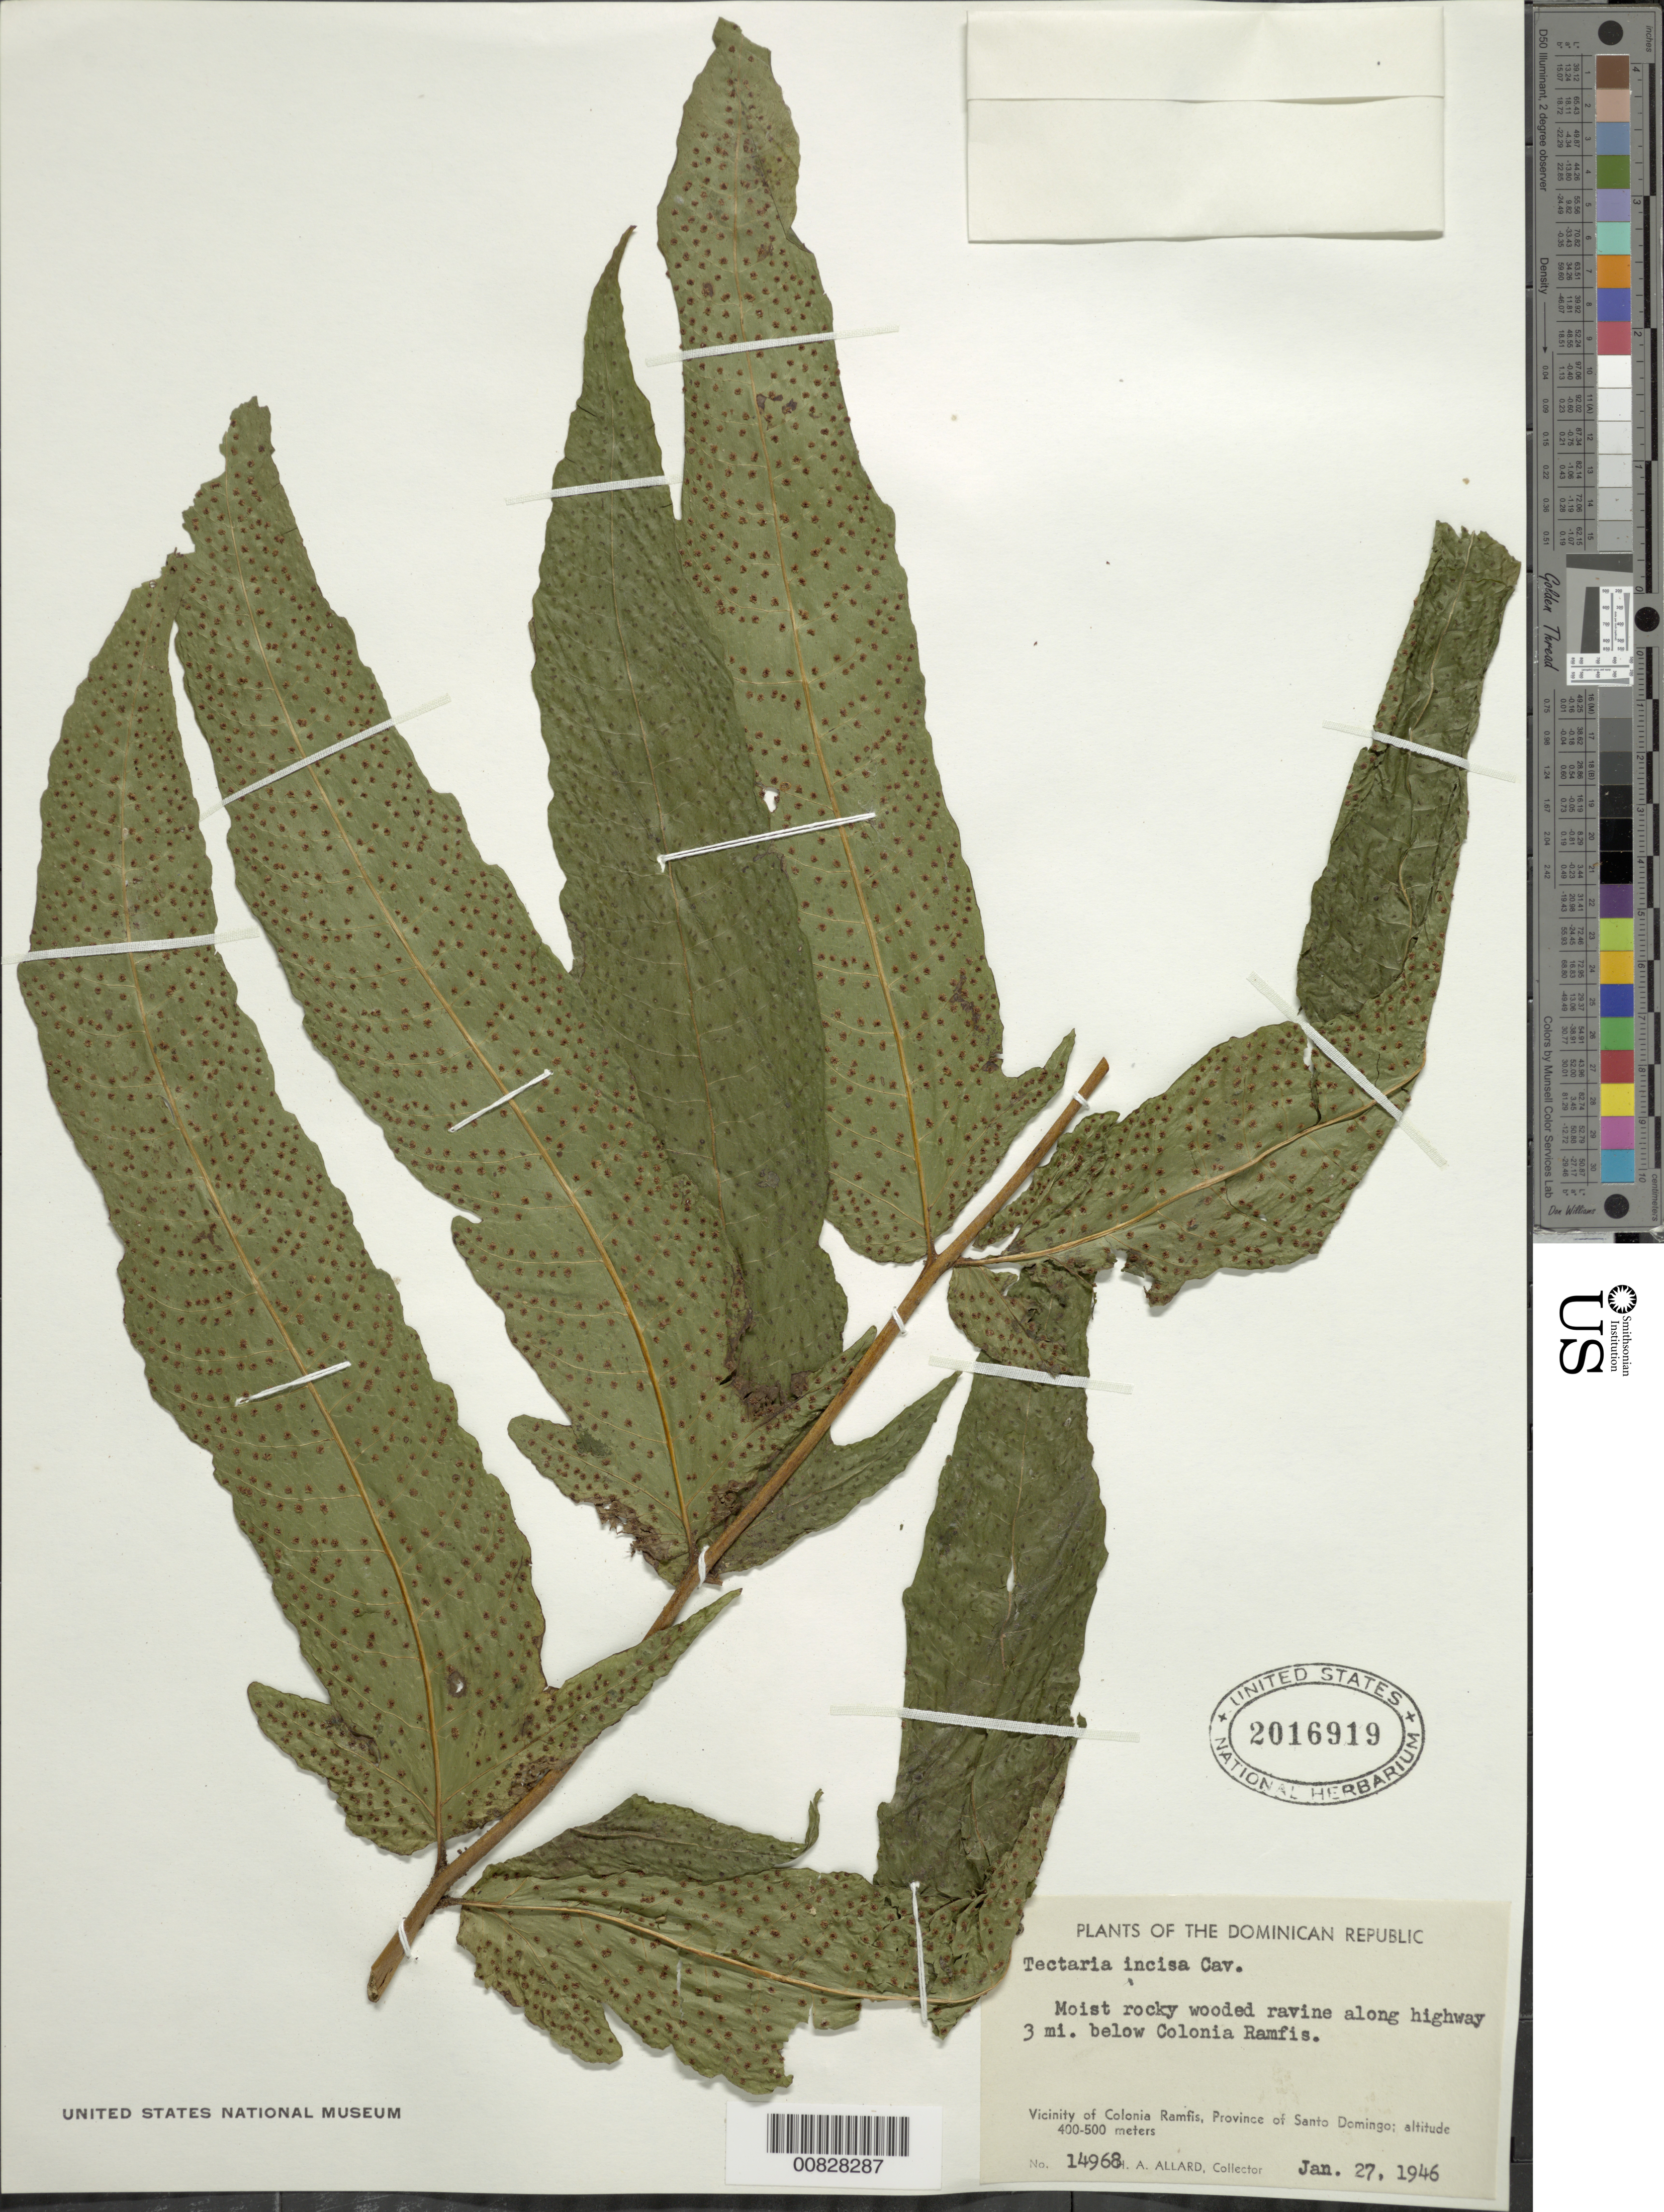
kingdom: Plantae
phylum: Tracheophyta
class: Polypodiopsida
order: Polypodiales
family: Tectariaceae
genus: Tectaria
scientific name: Tectaria incisa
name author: Cav.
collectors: H. A. Allard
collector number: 14968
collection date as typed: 27 Jan 1946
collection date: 1946-01-27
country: Dominican Republic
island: Hispaniola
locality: Colonia Ramfis, 3 miles below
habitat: Moist rocky wooded ravine along highway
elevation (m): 400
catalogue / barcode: US 2016919